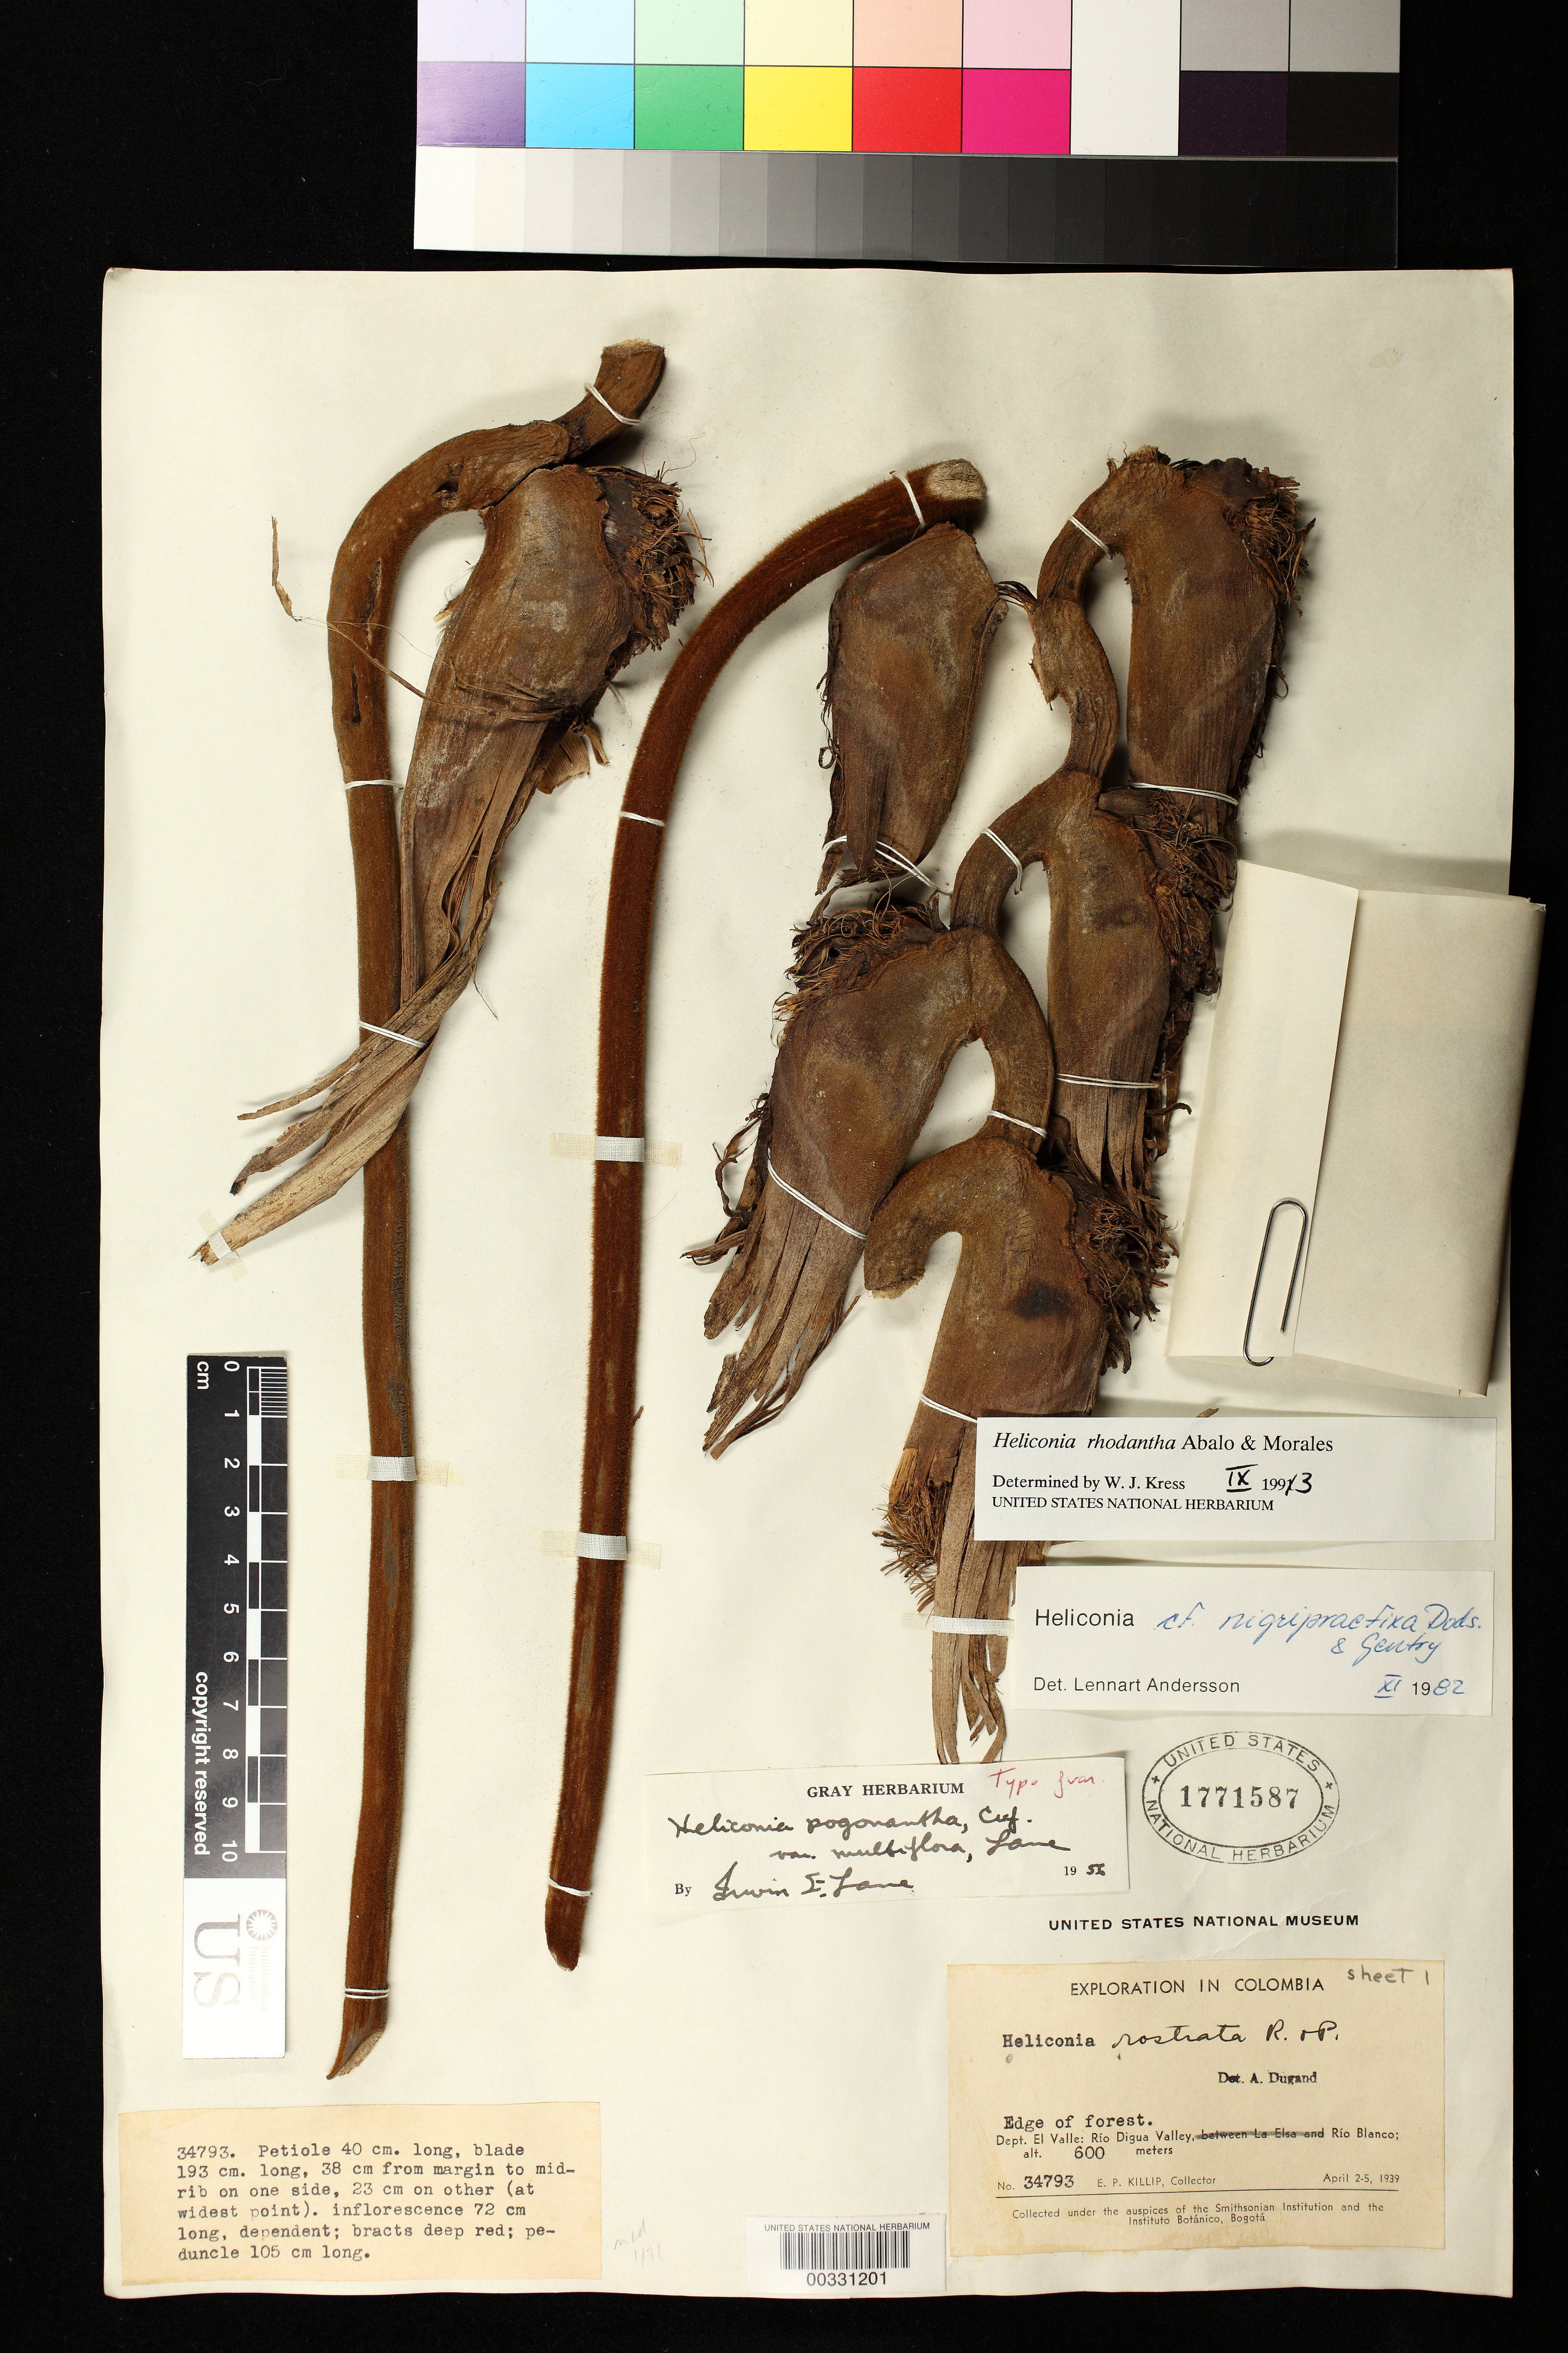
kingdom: Plantae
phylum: Tracheophyta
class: Liliopsida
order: Zingiberales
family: Heliconiaceae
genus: Heliconia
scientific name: Heliconia rhodantha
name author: Abalo & G. Morales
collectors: E. P. Killip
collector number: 34793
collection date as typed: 02 Apr 1939 to 05 Apr 1939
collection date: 1939-04-02/1939-04-05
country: Colombia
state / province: Valle del Cauca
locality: Rio Digua Valley, Rio Blanco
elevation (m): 600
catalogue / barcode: US 1771587